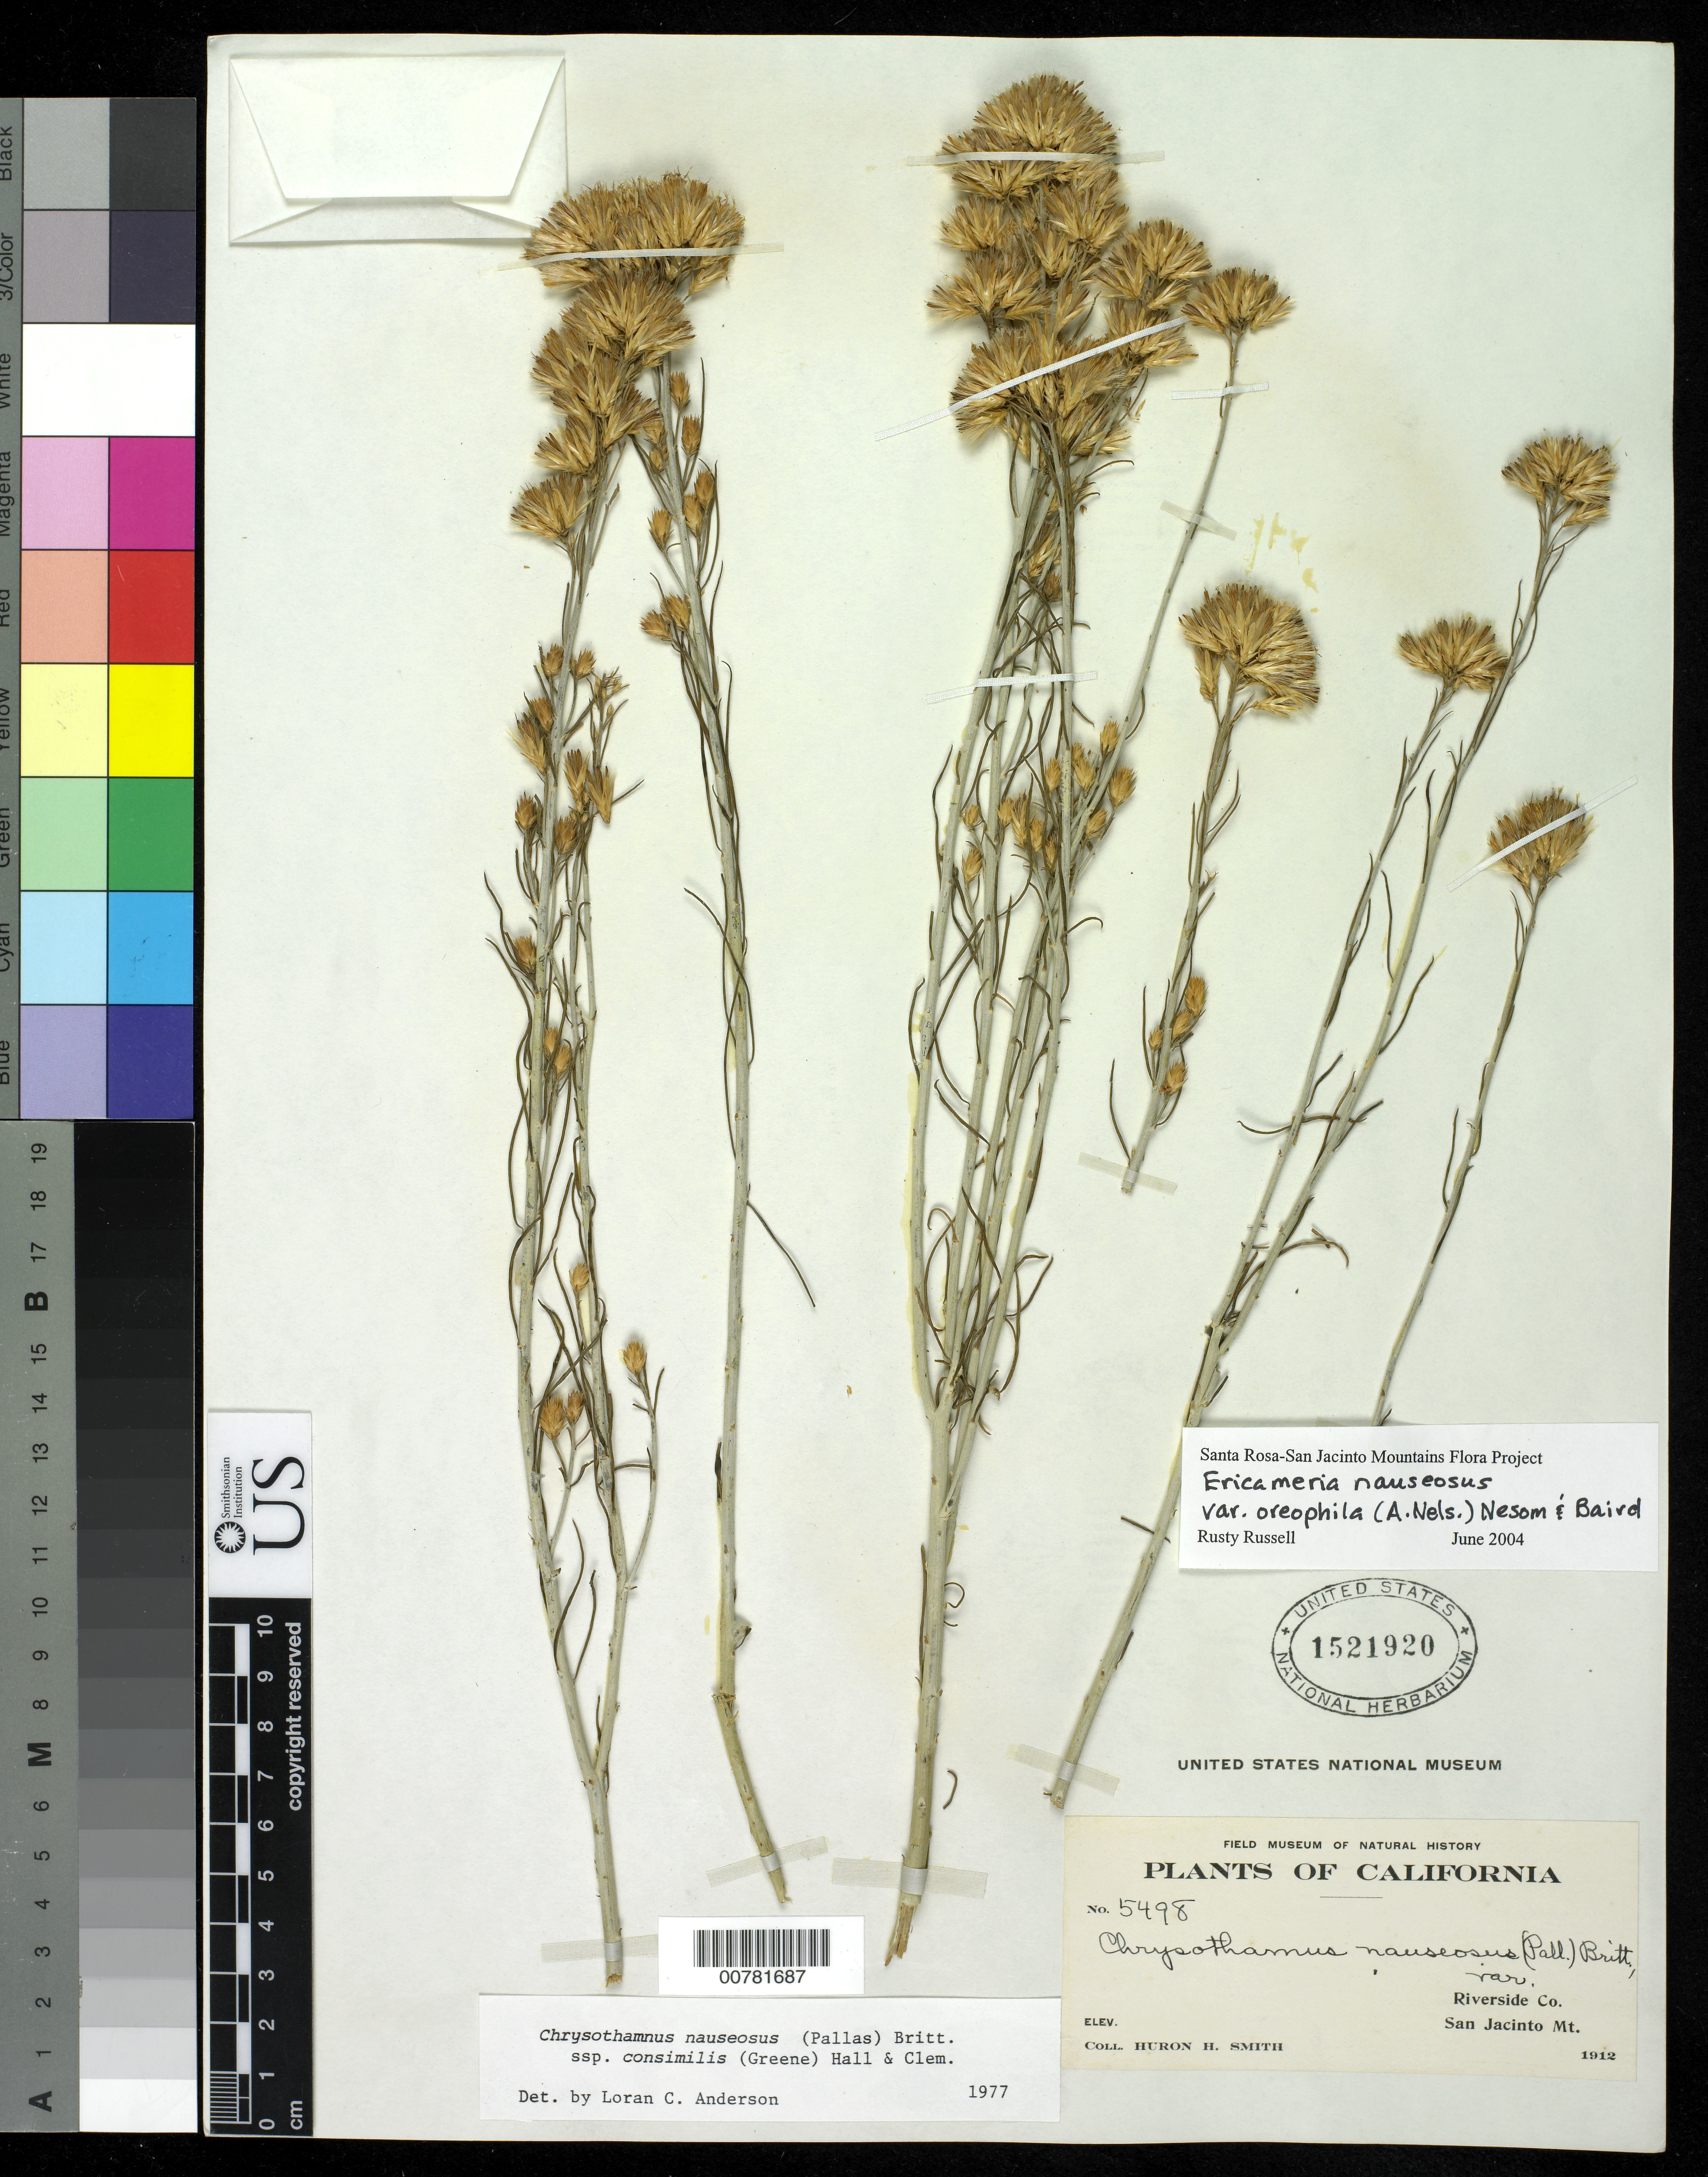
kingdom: Plantae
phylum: Tracheophyta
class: Magnoliopsida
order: Asterales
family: Asteraceae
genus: Ericameria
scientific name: Ericameria nauseosa var. oreophila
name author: (A. Nelson) G.L. Nesom & G.I. Baird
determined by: Urbatsch, Lowell E., Curator (LSU), Louisiana State University (UNITED STATES)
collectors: Huron H. Smith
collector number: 5498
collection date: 1912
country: United States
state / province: California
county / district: Riverside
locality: Riverside Co., San Jacinto Mt.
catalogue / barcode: US 1521920